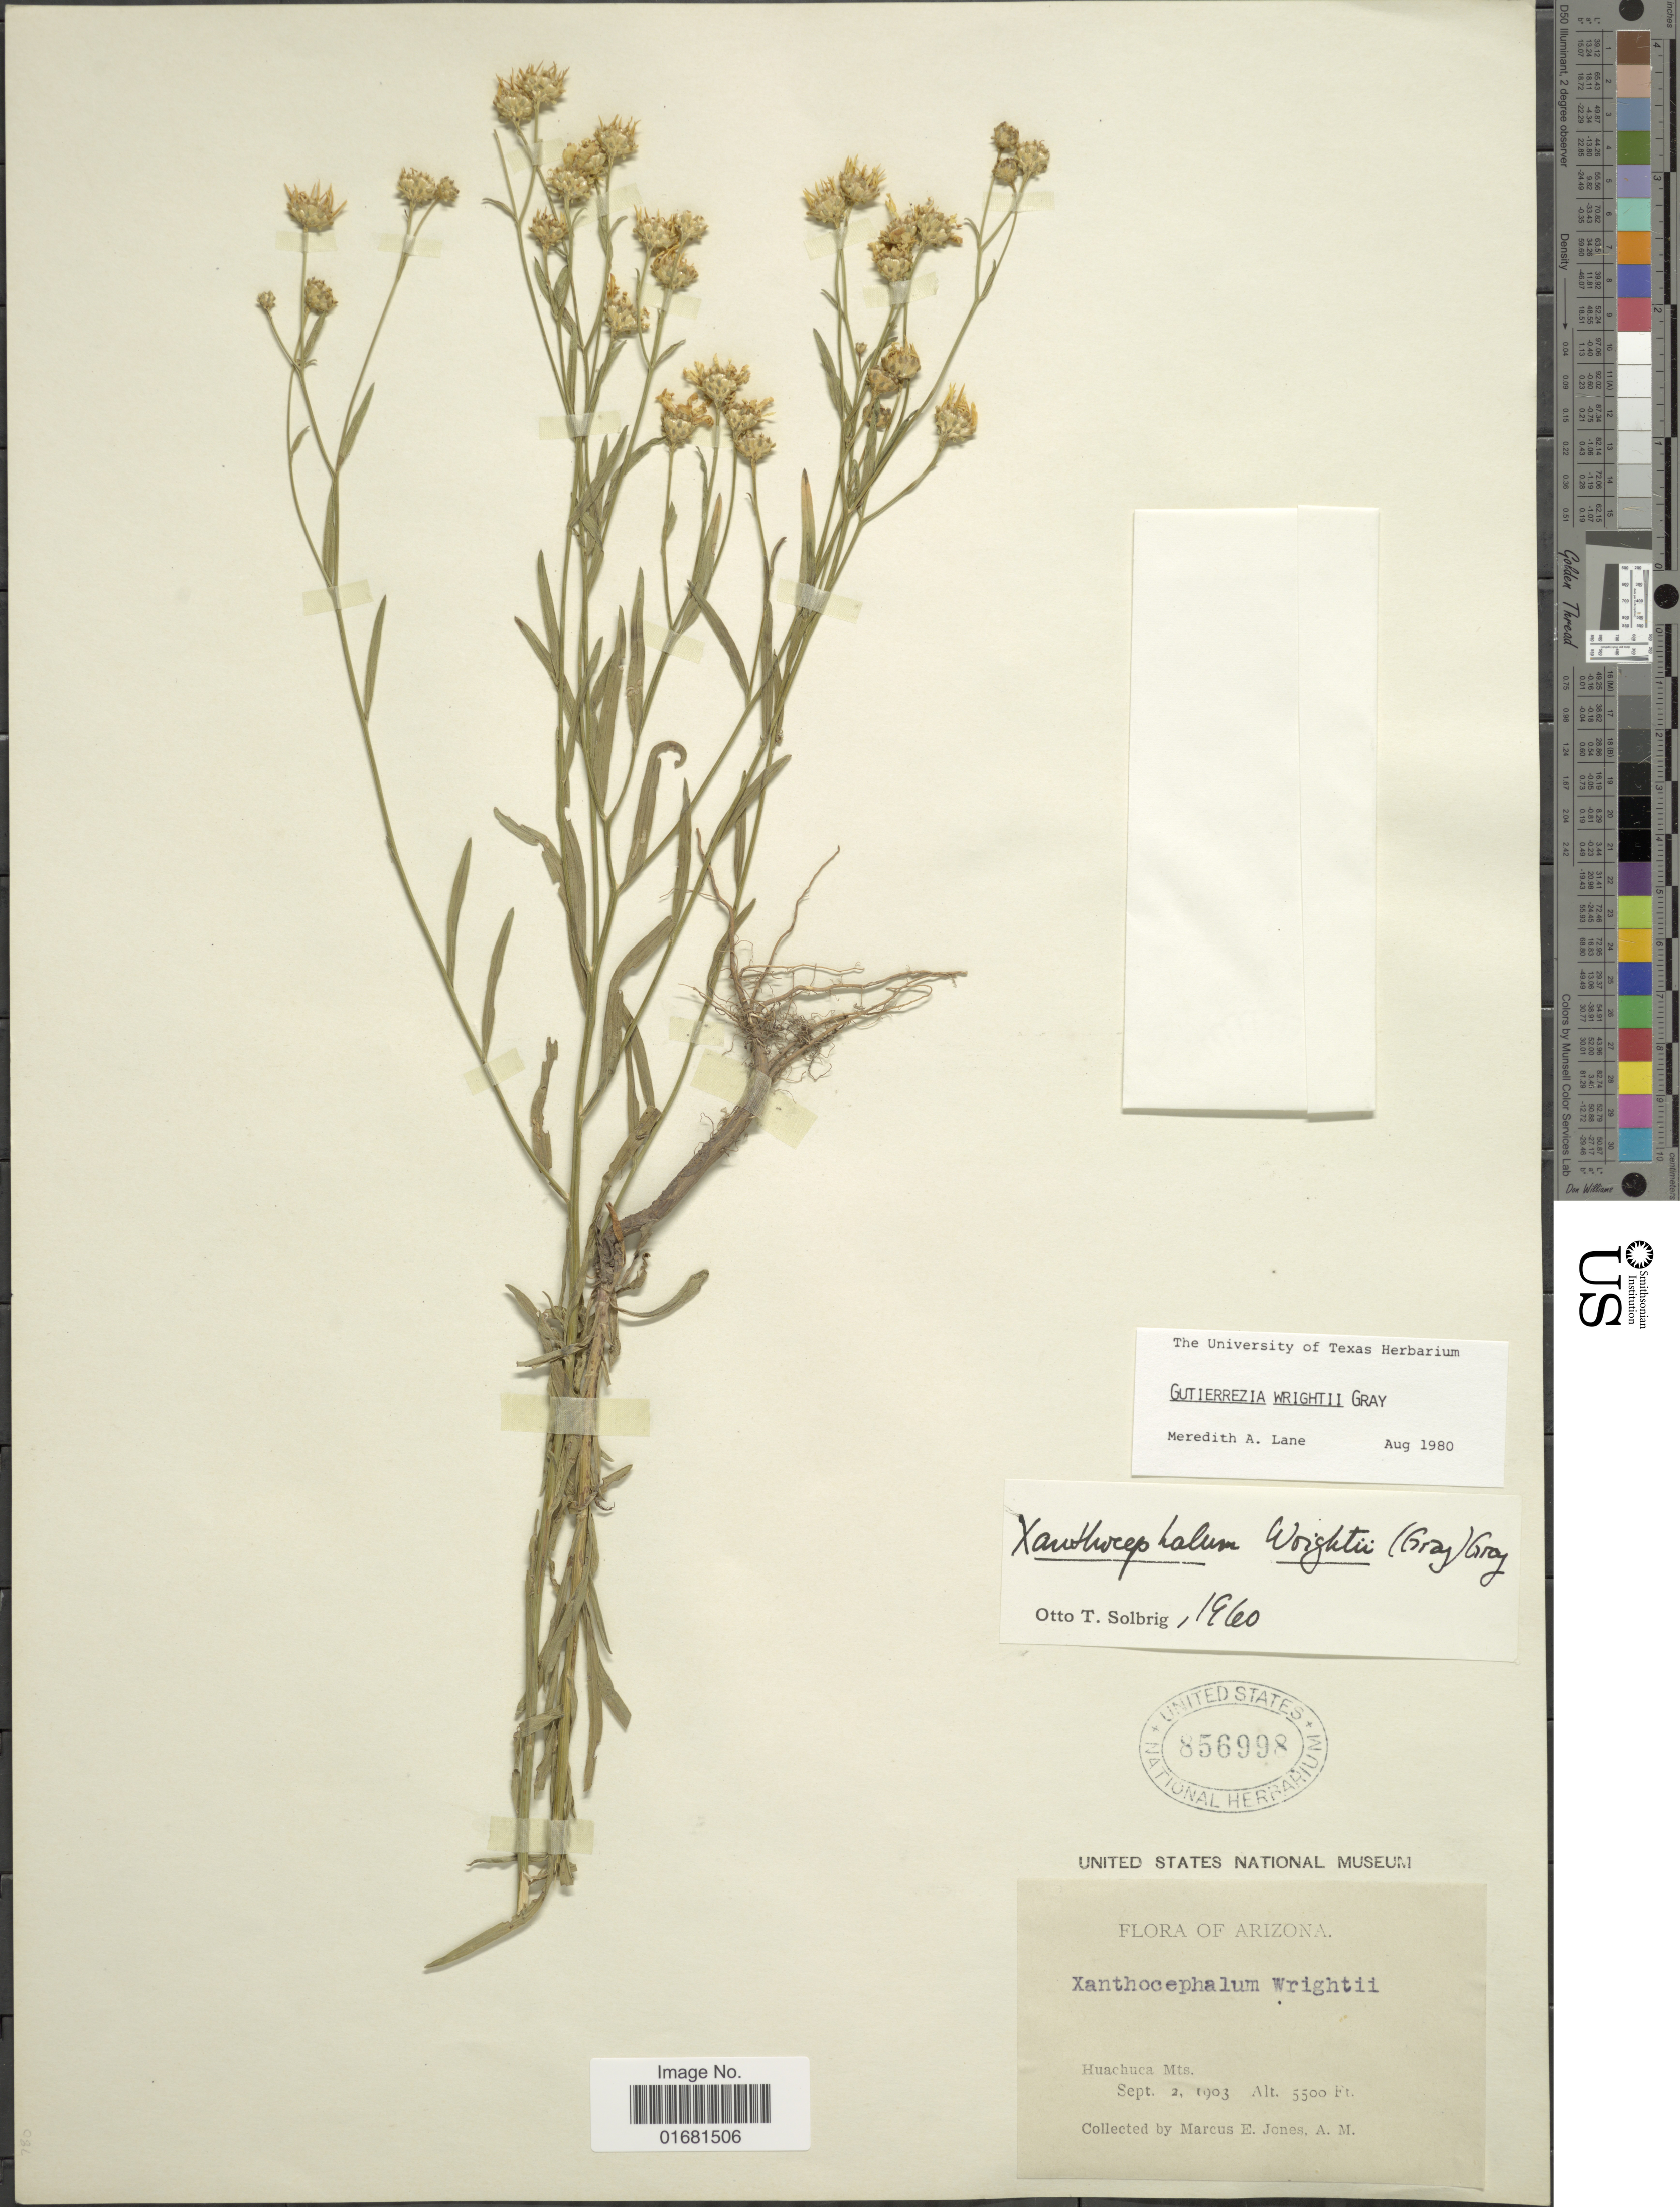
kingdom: Plantae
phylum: Tracheophyta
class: Magnoliopsida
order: Asterales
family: Asteraceae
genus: Gutierrezia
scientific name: Gutierrezia wrightii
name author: A. Gray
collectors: M. E. Jones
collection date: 1903-09-02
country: United States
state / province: Arizona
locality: Arizona. Huachuca Mts.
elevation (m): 1676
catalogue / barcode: US 856998